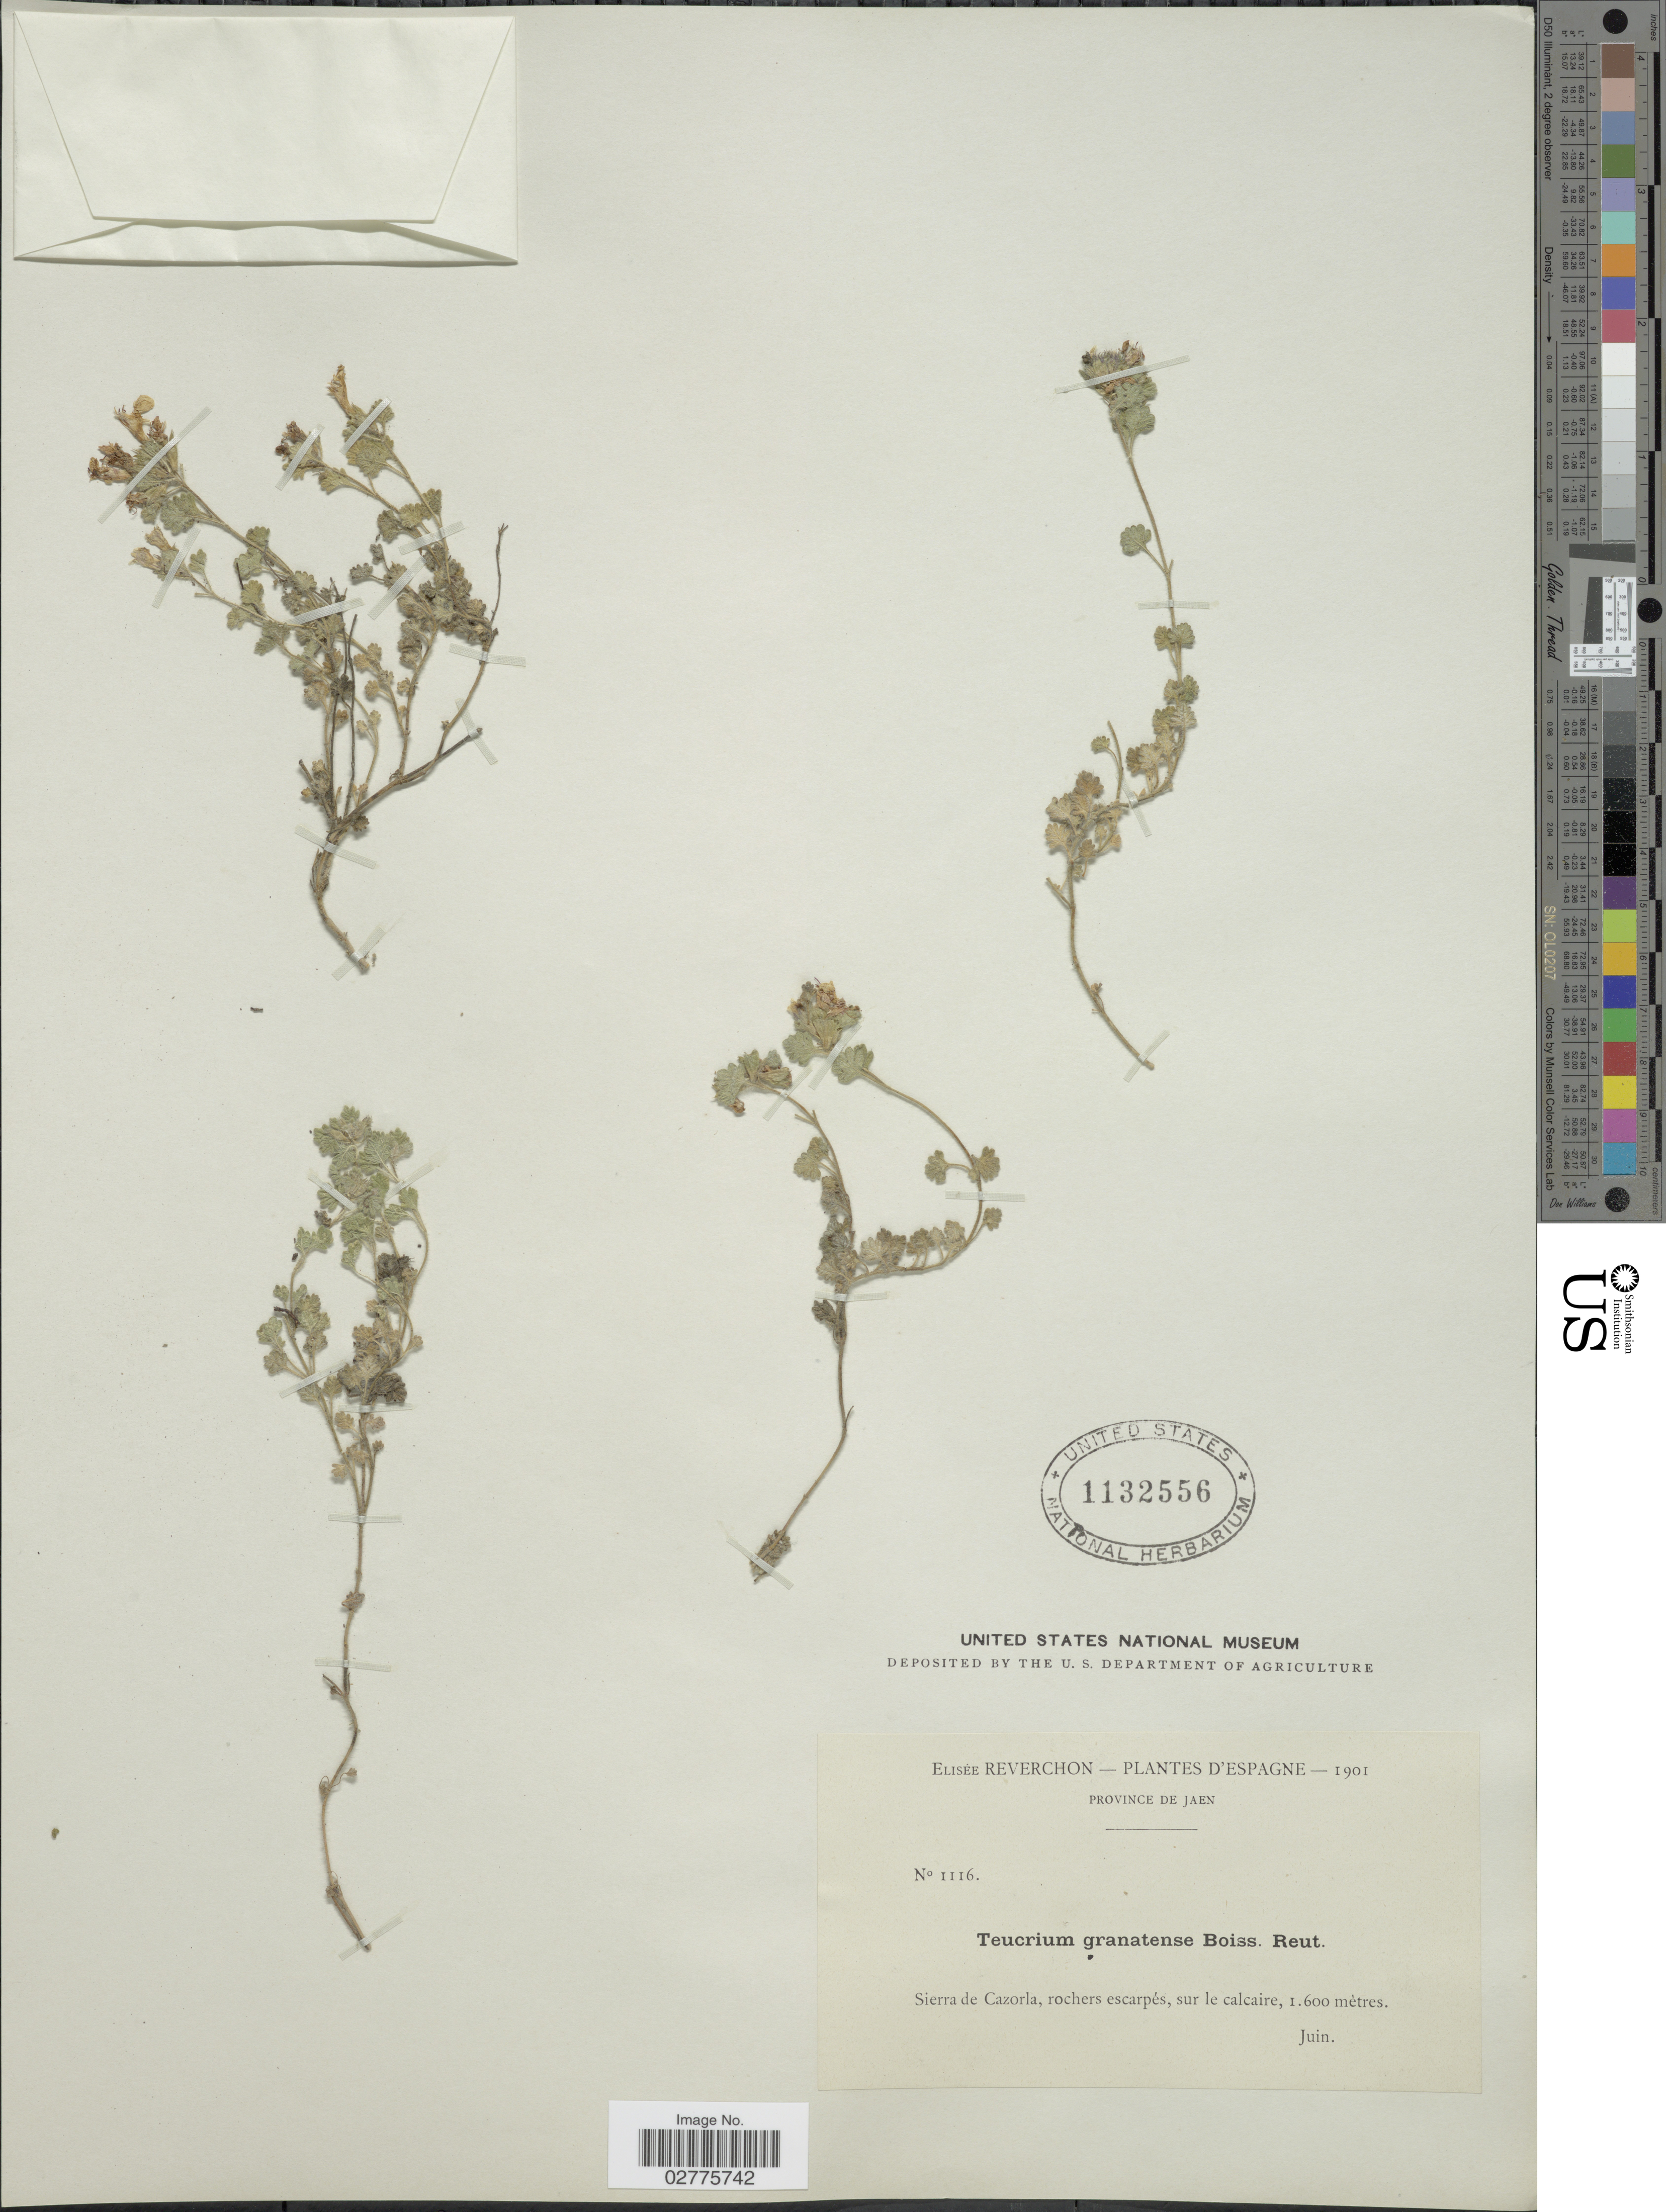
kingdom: Plantae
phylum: Tracheophyta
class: Magnoliopsida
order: Lamiales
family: Lamiaceae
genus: Teucrium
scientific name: Teucrium granatense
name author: Boiss. & Reut.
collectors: E. Reverchon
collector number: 1116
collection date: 1901-07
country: Spain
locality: Province de Jaen, Sierra de Cazorla.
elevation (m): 1600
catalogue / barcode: US 1132556